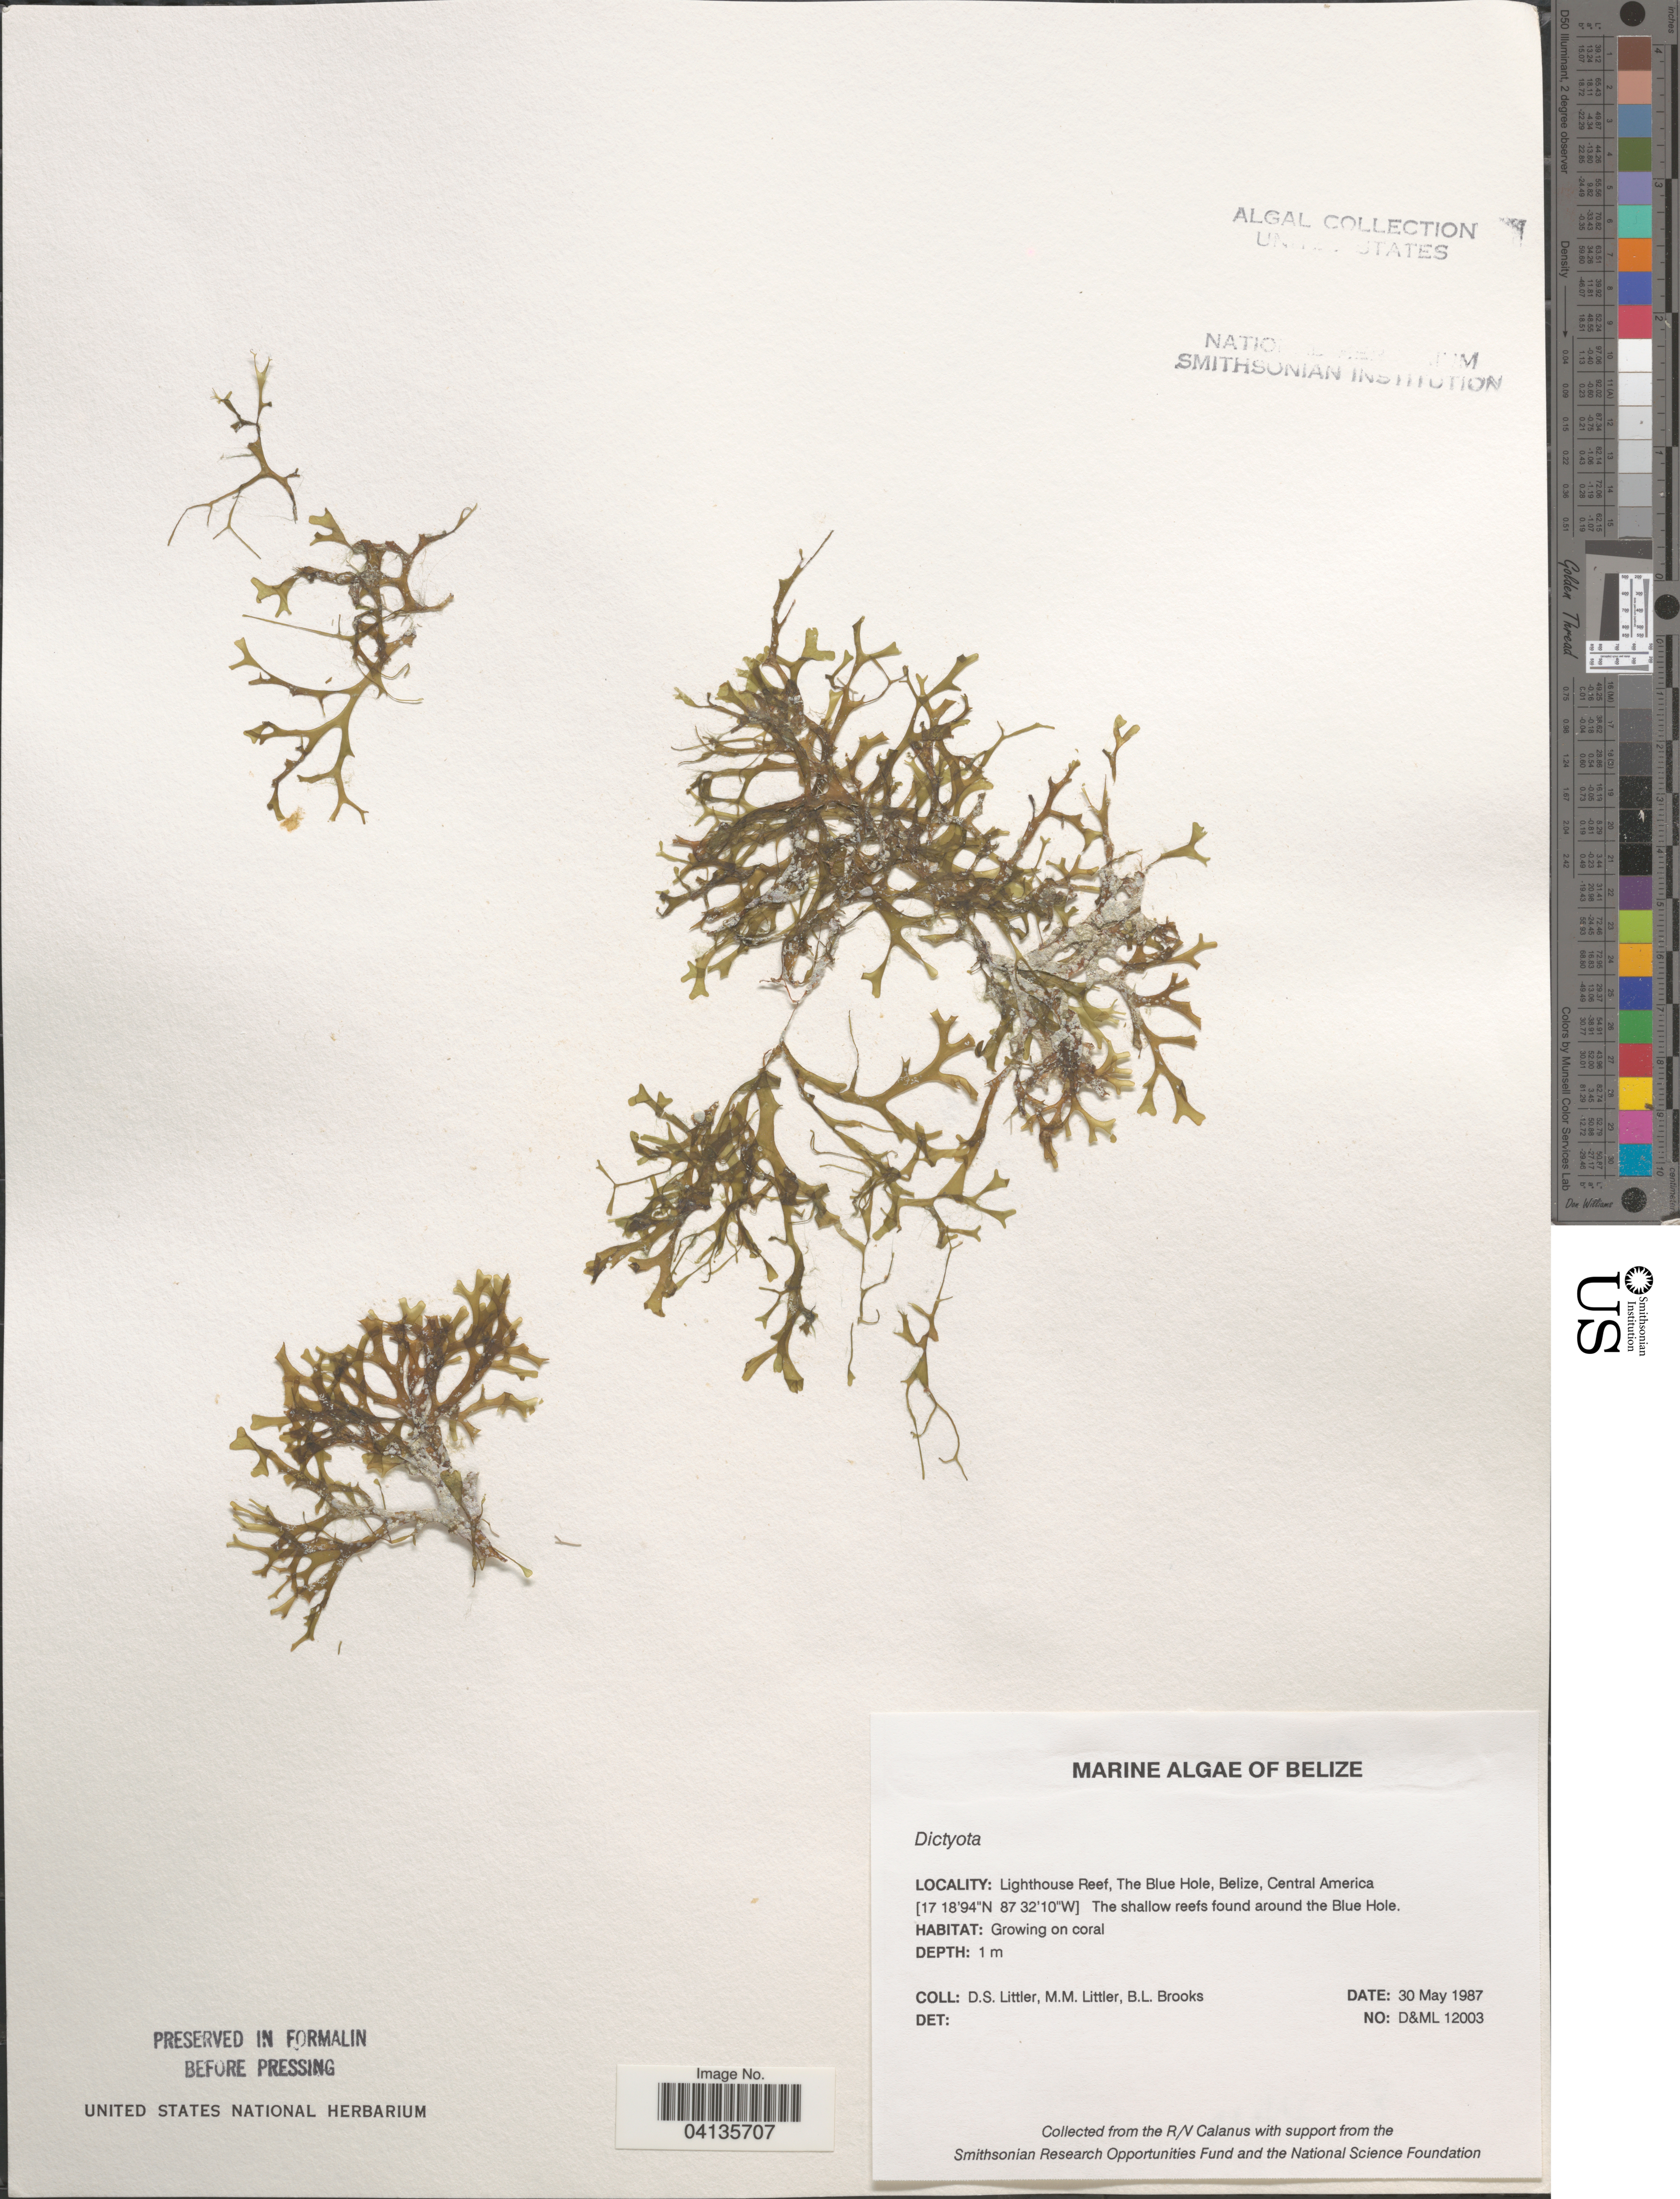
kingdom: Chromista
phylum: Ochrophyta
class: Phaeophyceae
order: Dictyotales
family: Dictyotaceae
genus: Dictyota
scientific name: Dictyota sp.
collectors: D. S. Littler & B. Brooks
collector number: D&ML12003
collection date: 1987-05-30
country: Belize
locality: Lighthouse Reef, The Blue Hole. The shallow reefs found around the Blue Hole.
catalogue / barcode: US 238552